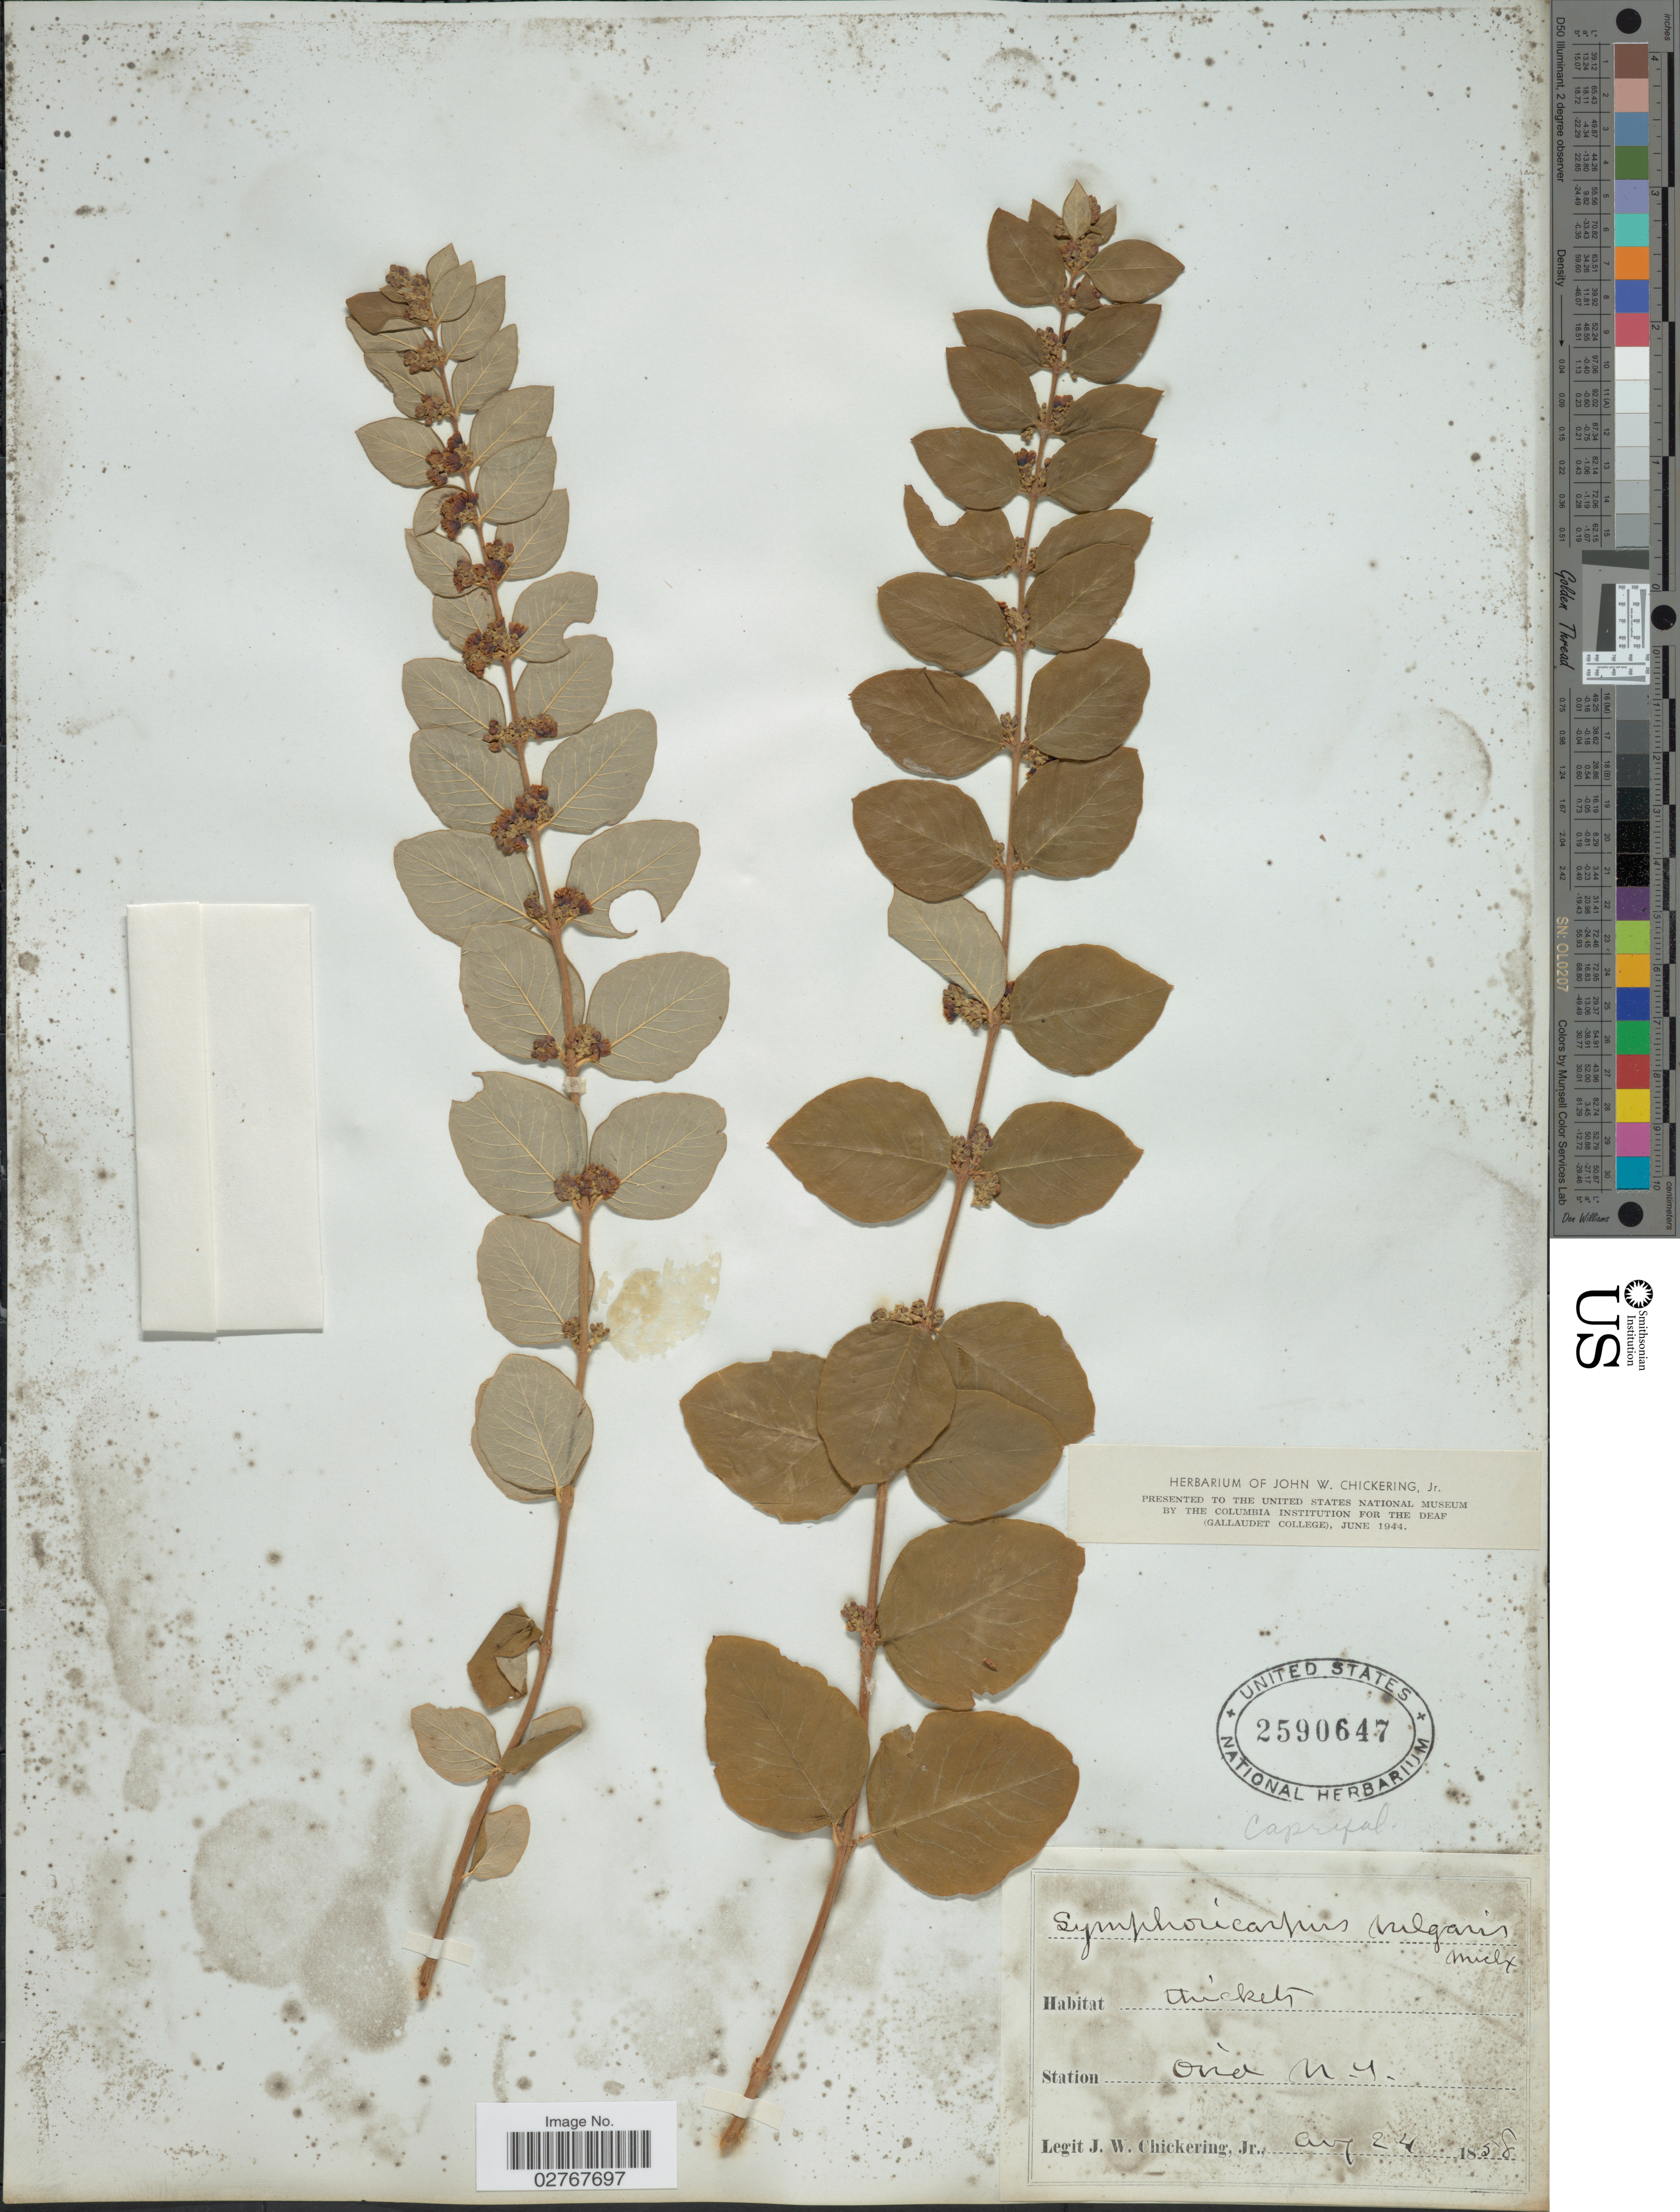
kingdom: Plantae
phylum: Tracheophyta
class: Magnoliopsida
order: Dipsacales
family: Caprifoliaceae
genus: Symphoricarpos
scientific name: Symphoricarpos rivularis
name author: Suksd.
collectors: J. W. Chickering Jr.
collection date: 1858-08-24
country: United States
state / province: New York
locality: Ovid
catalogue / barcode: US 2590647